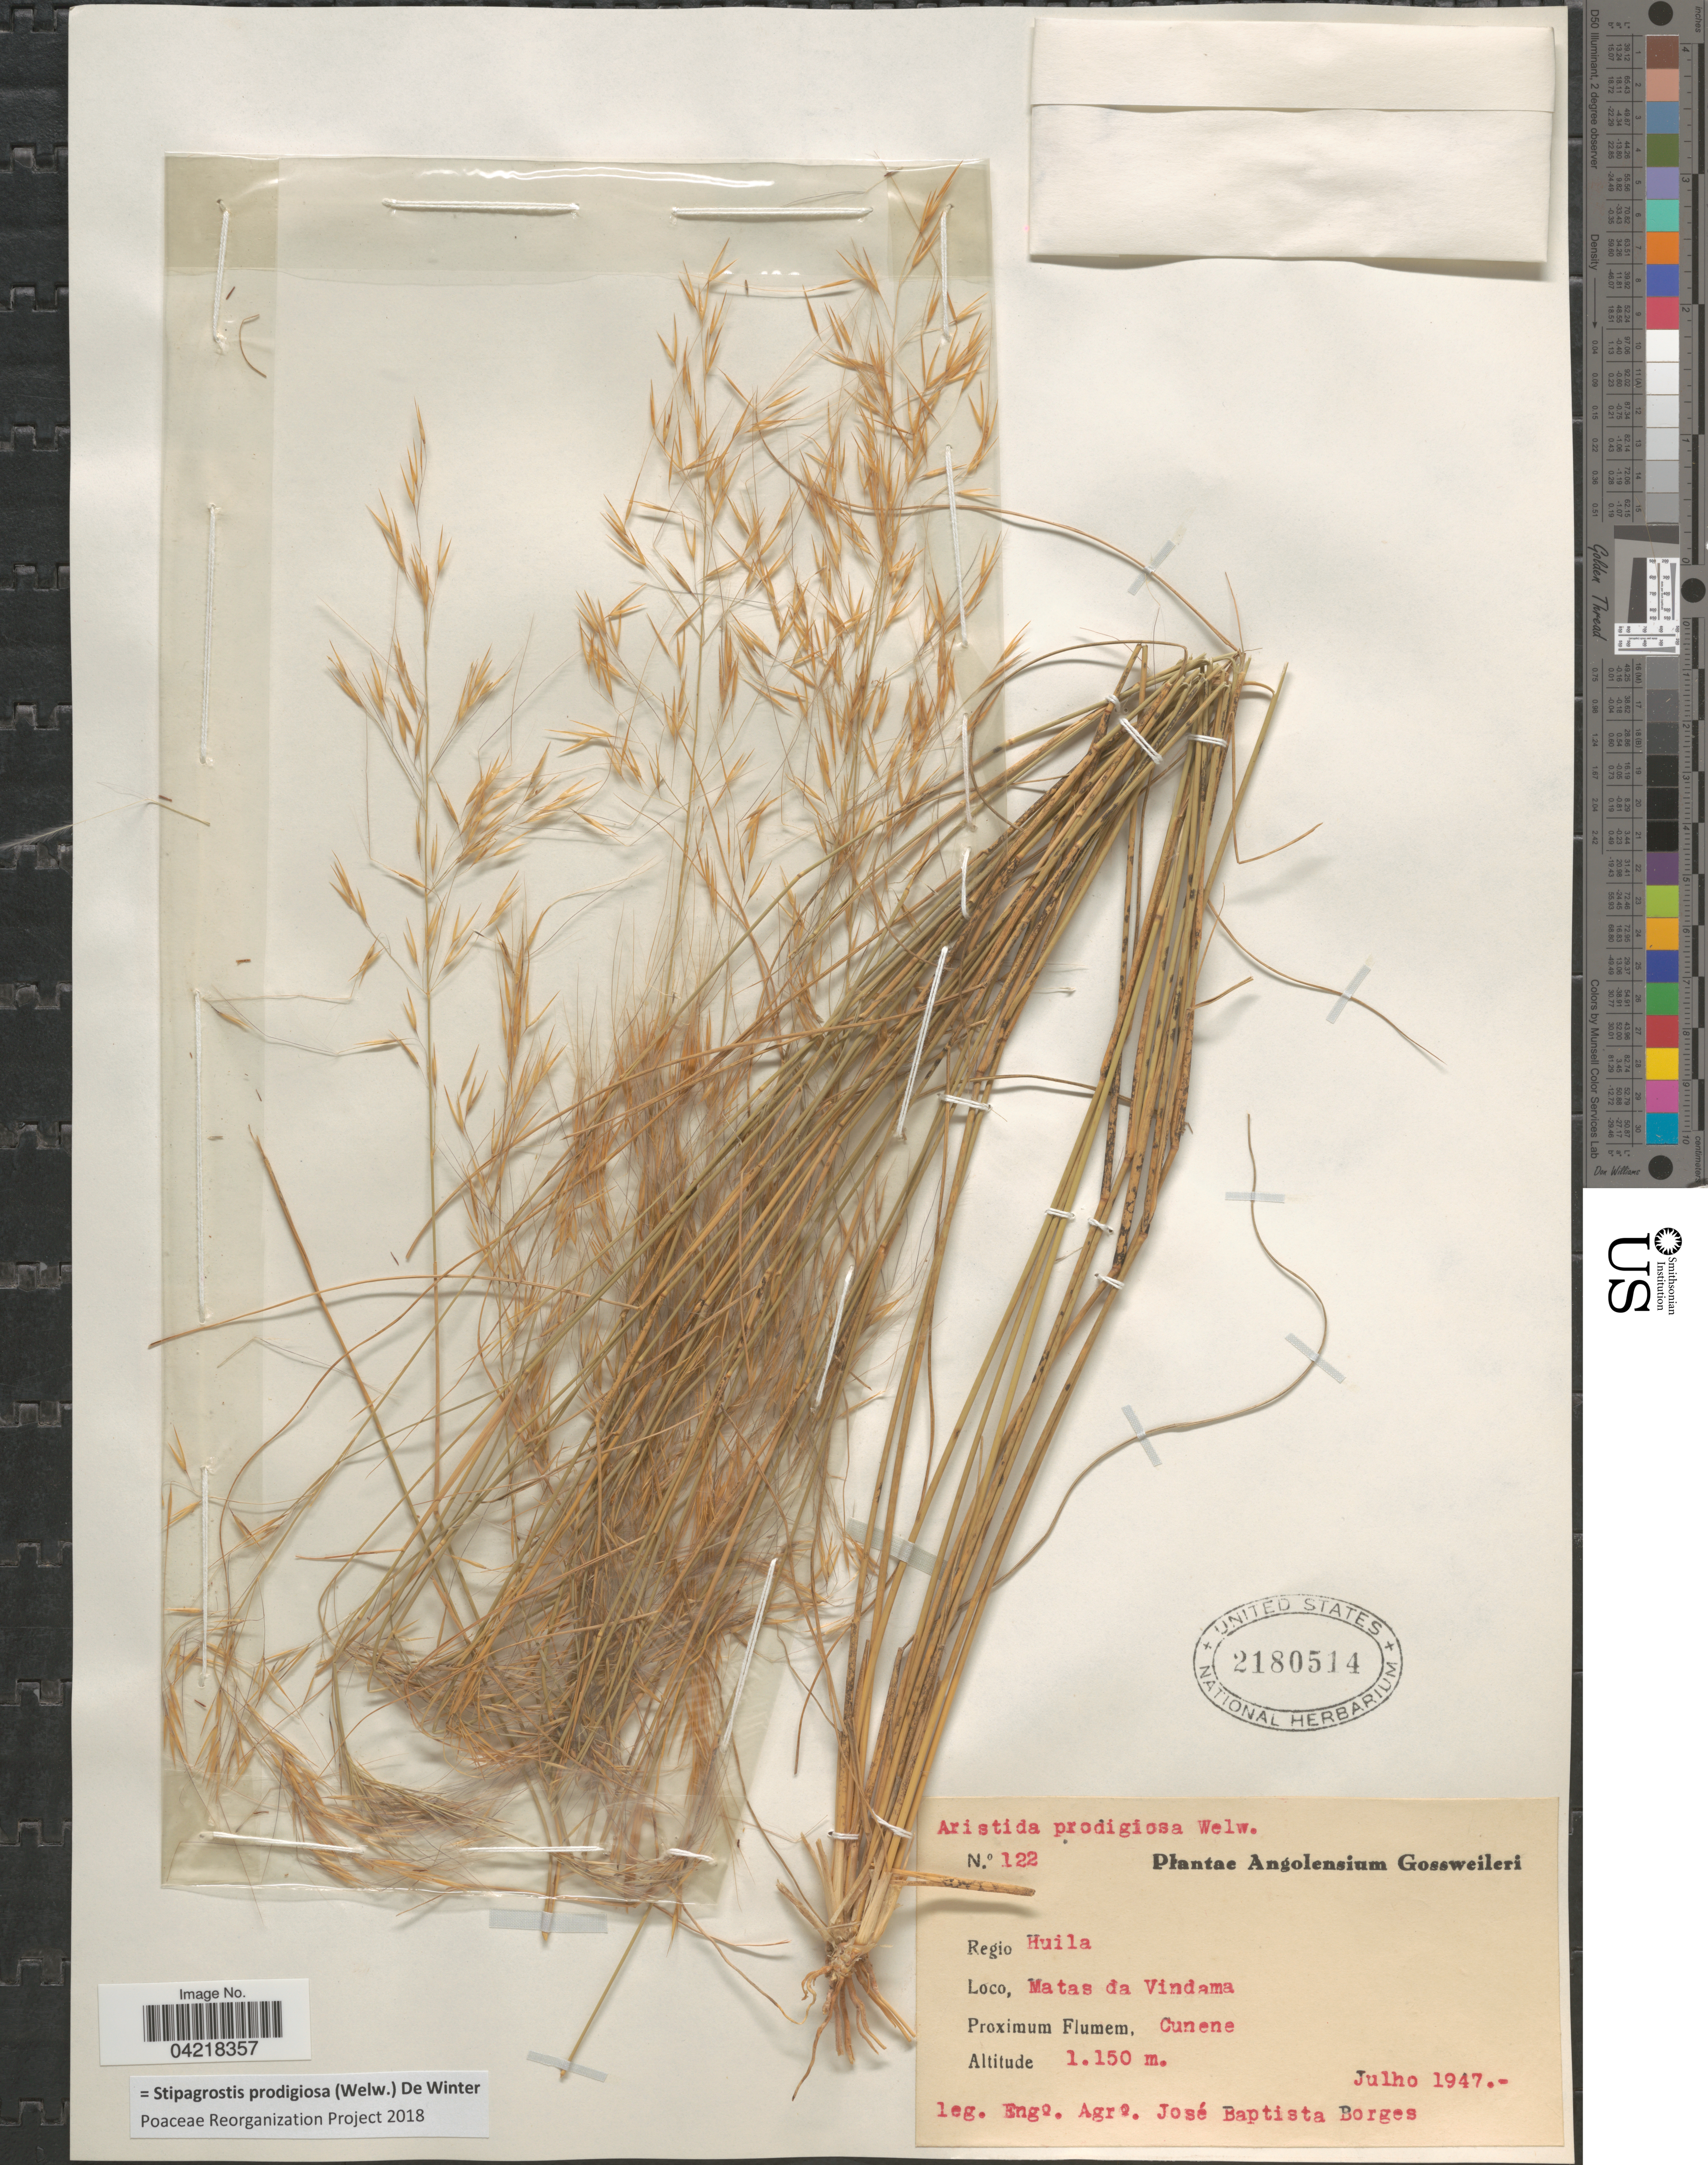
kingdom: Plantae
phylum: Tracheophyta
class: Liliopsida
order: Poales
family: Poaceae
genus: Stipagrostis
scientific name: Stipagrostis prodigiosa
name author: (Welw.) De Winter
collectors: E. Borges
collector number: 122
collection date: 1947-07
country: Angola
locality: Angolensium. Regio Huila. Matas de Vindama. Proximum Flumem, Cunene.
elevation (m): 1150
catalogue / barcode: US 2180514